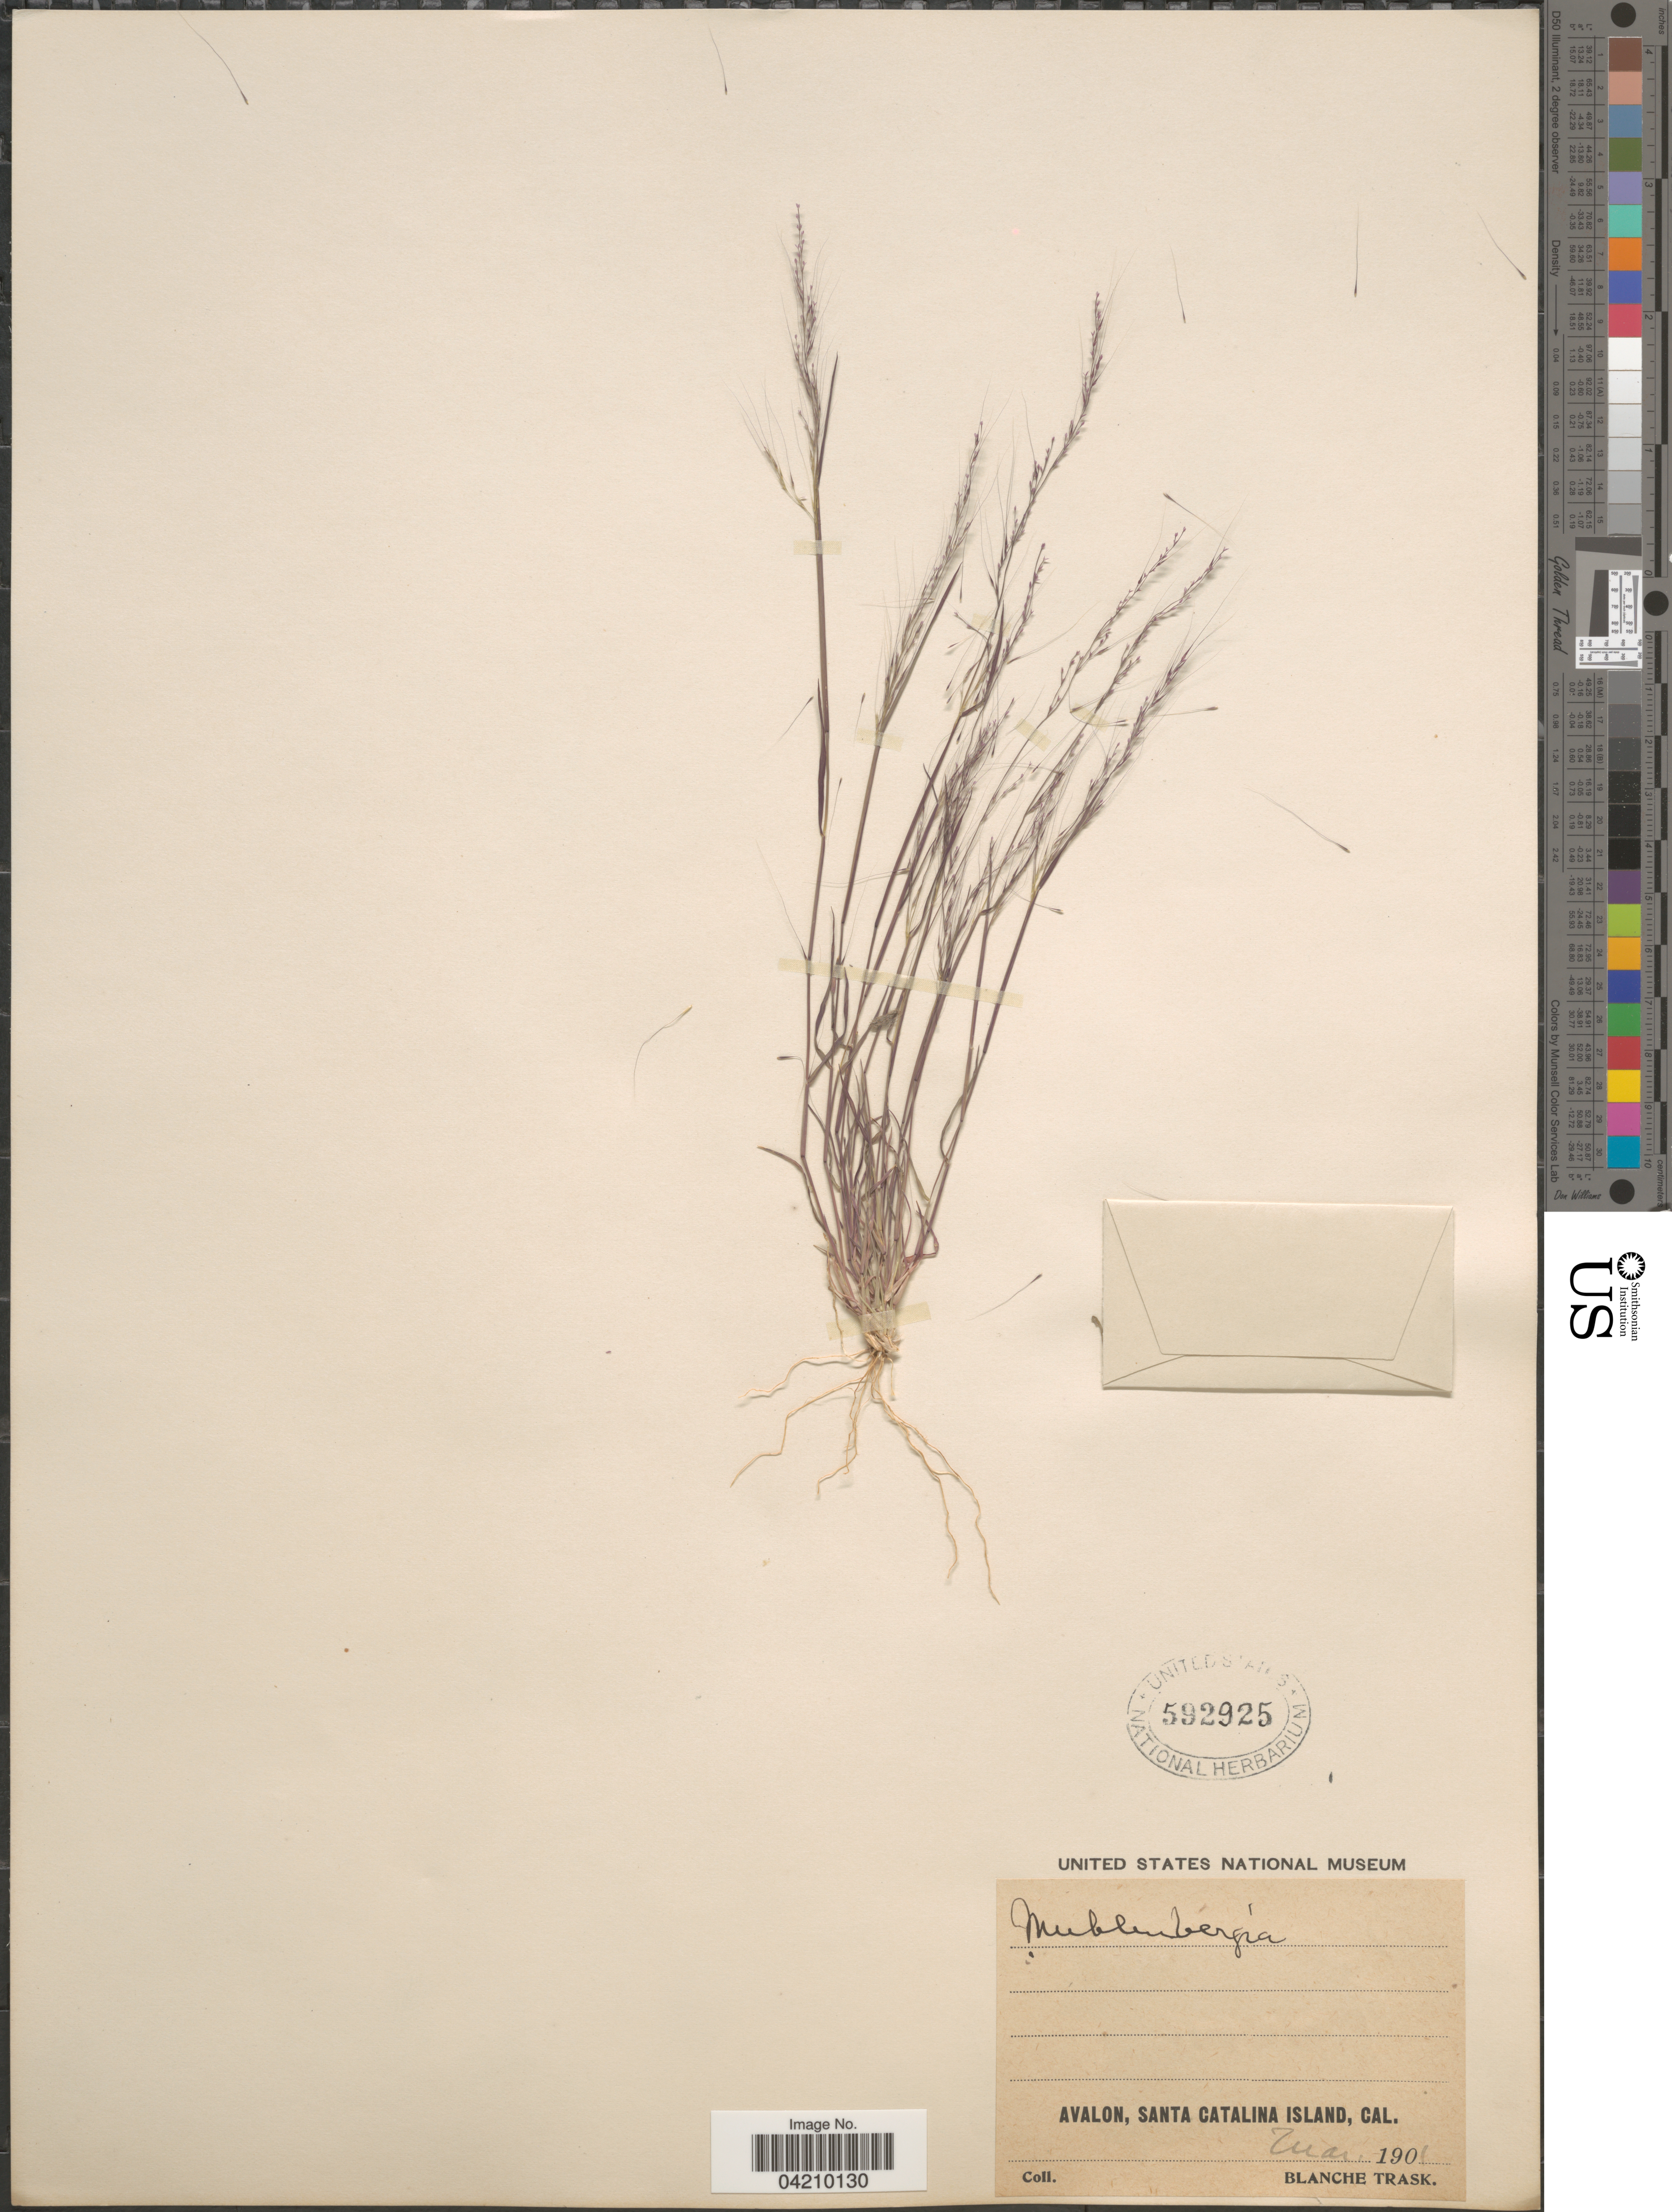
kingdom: Plantae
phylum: Tracheophyta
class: Liliopsida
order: Poales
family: Poaceae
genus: Muhlenbergia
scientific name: Muhlenbergia microsperma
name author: (DC.) Kunth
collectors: B. Trask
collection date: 1901-03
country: United States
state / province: California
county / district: Los Angeles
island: Santa Catalina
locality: Avalon, Santa Catalina Island.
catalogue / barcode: US 592925